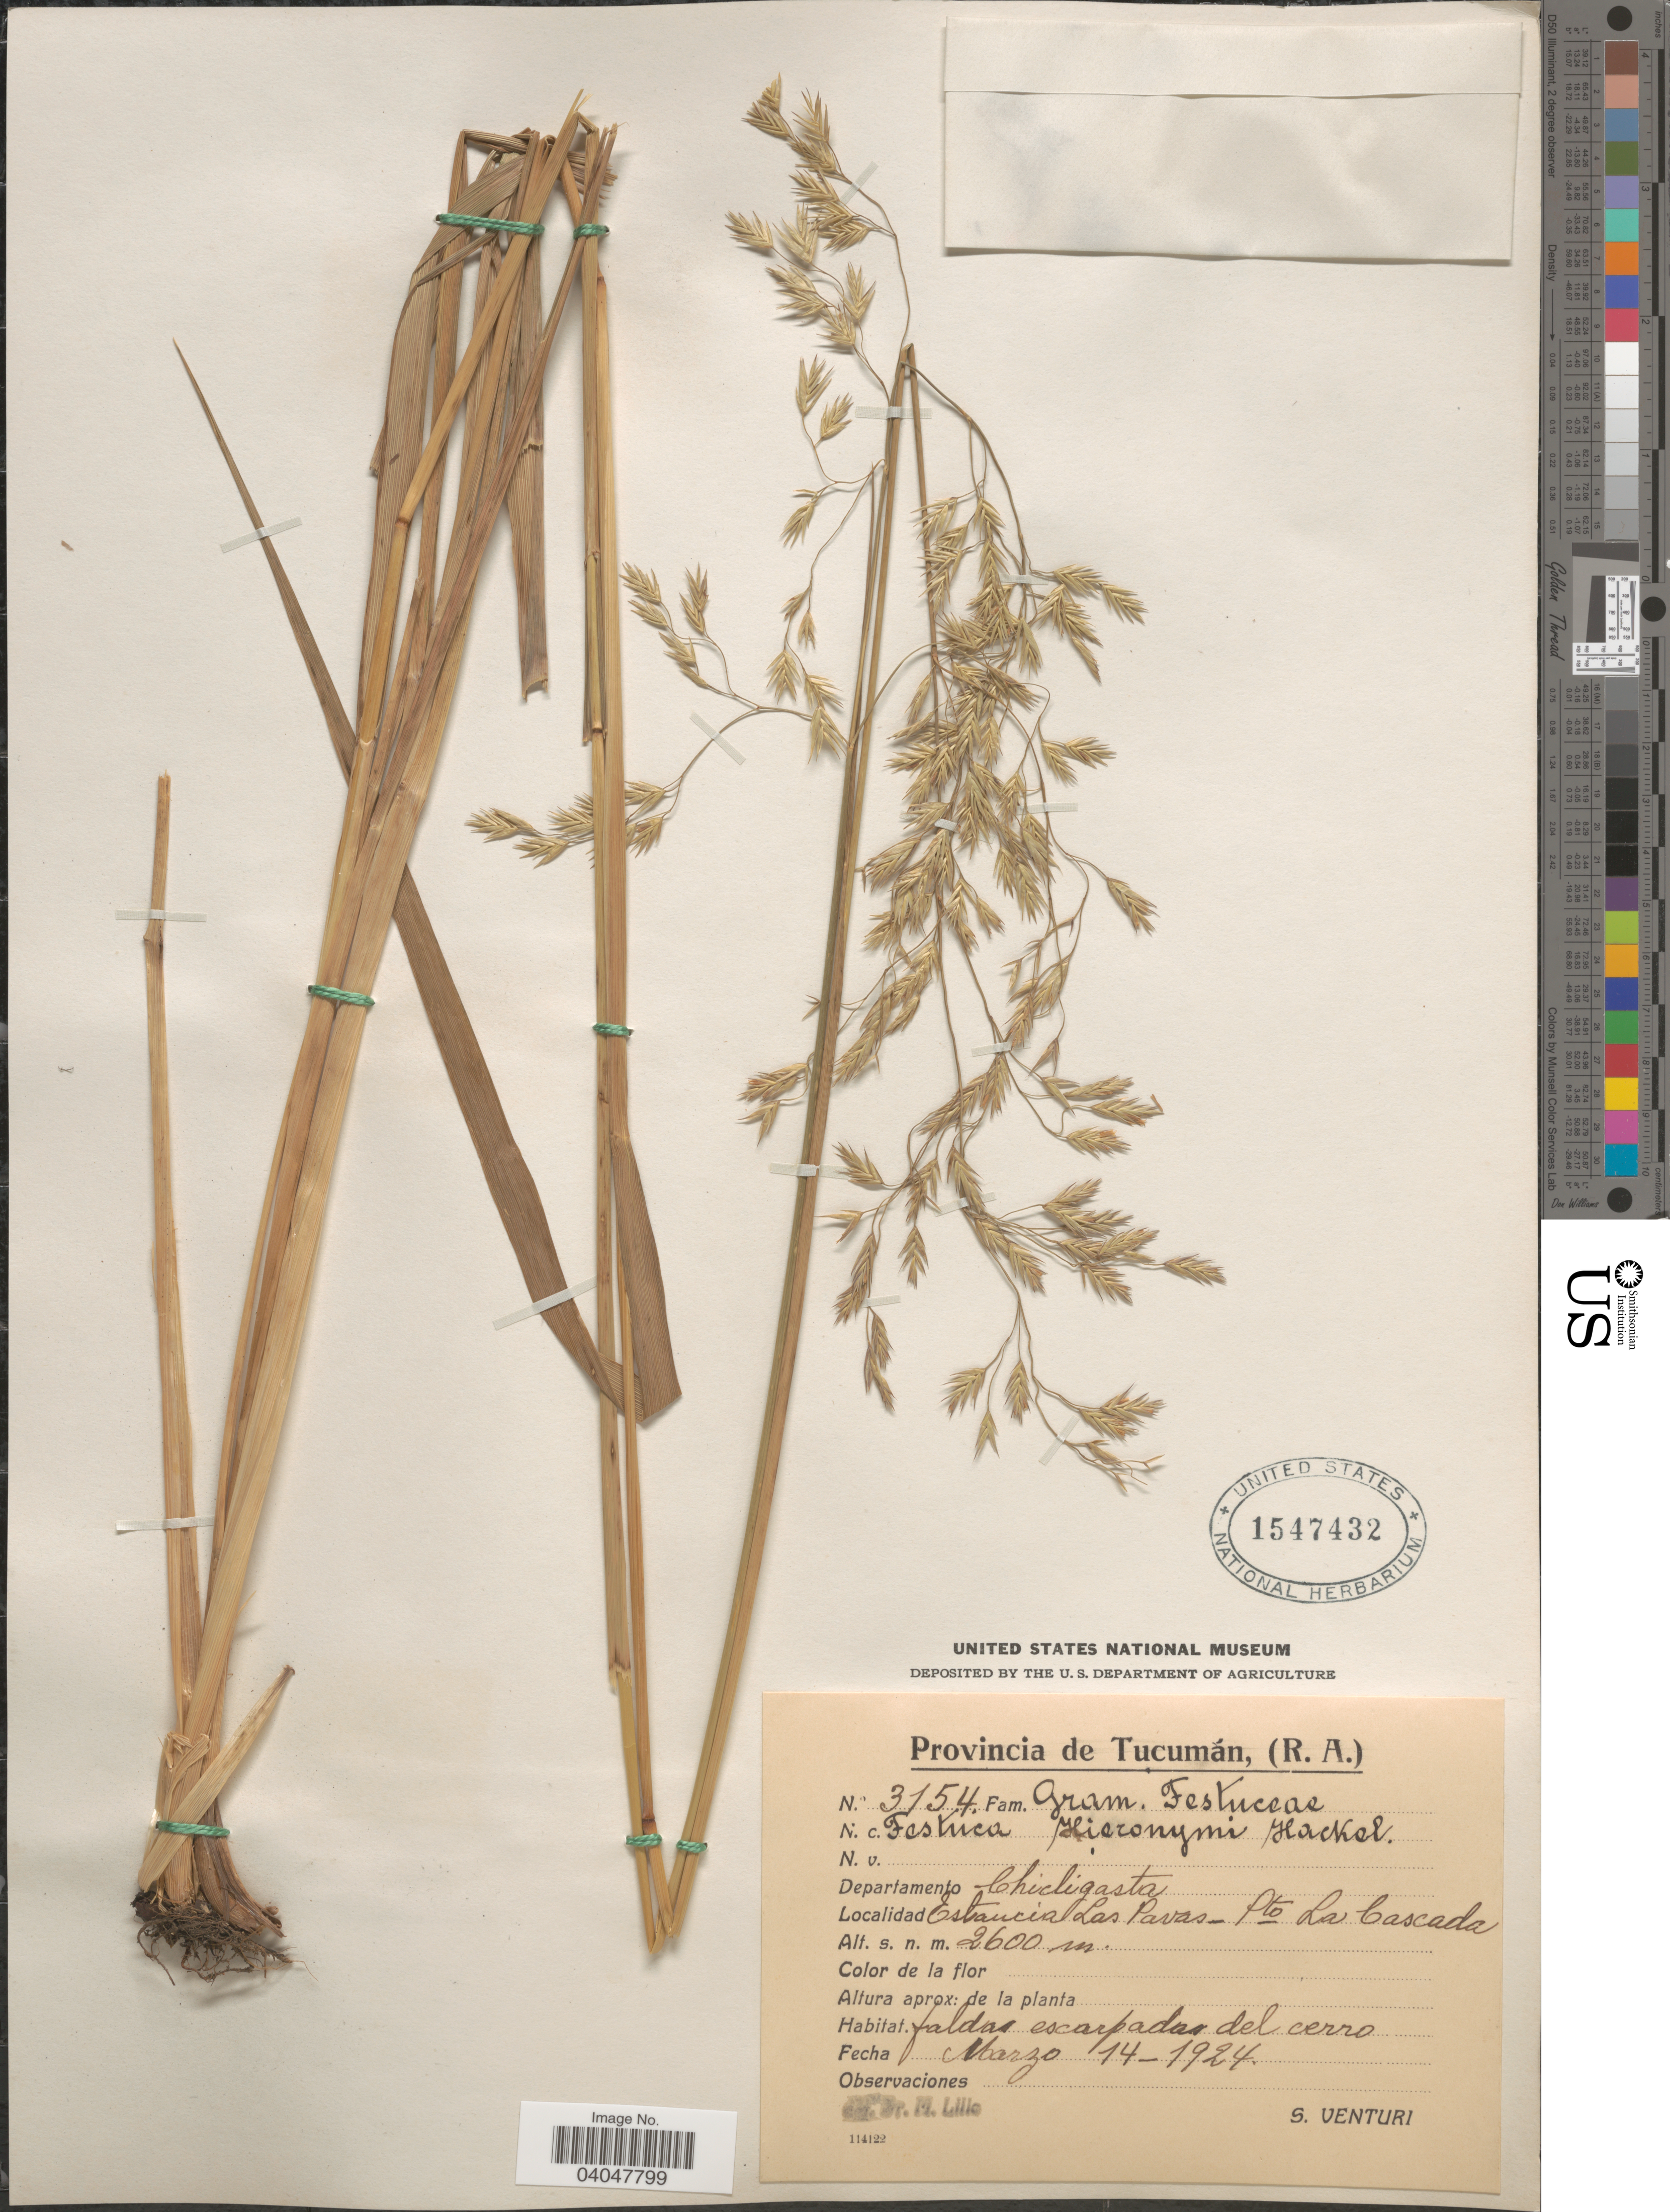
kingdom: Plantae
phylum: Tracheophyta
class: Liliopsida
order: Poales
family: Poaceae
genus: Festuca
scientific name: Festuca hieronymi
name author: Hack.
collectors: S. Venturi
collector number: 3451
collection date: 1924-03-14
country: Argentina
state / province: Tucuman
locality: Departamento Chicligasta. Estancia Las Pavas. Pto La Cascada. Faldas escarpadas del cerro.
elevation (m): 2600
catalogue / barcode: US 1547432